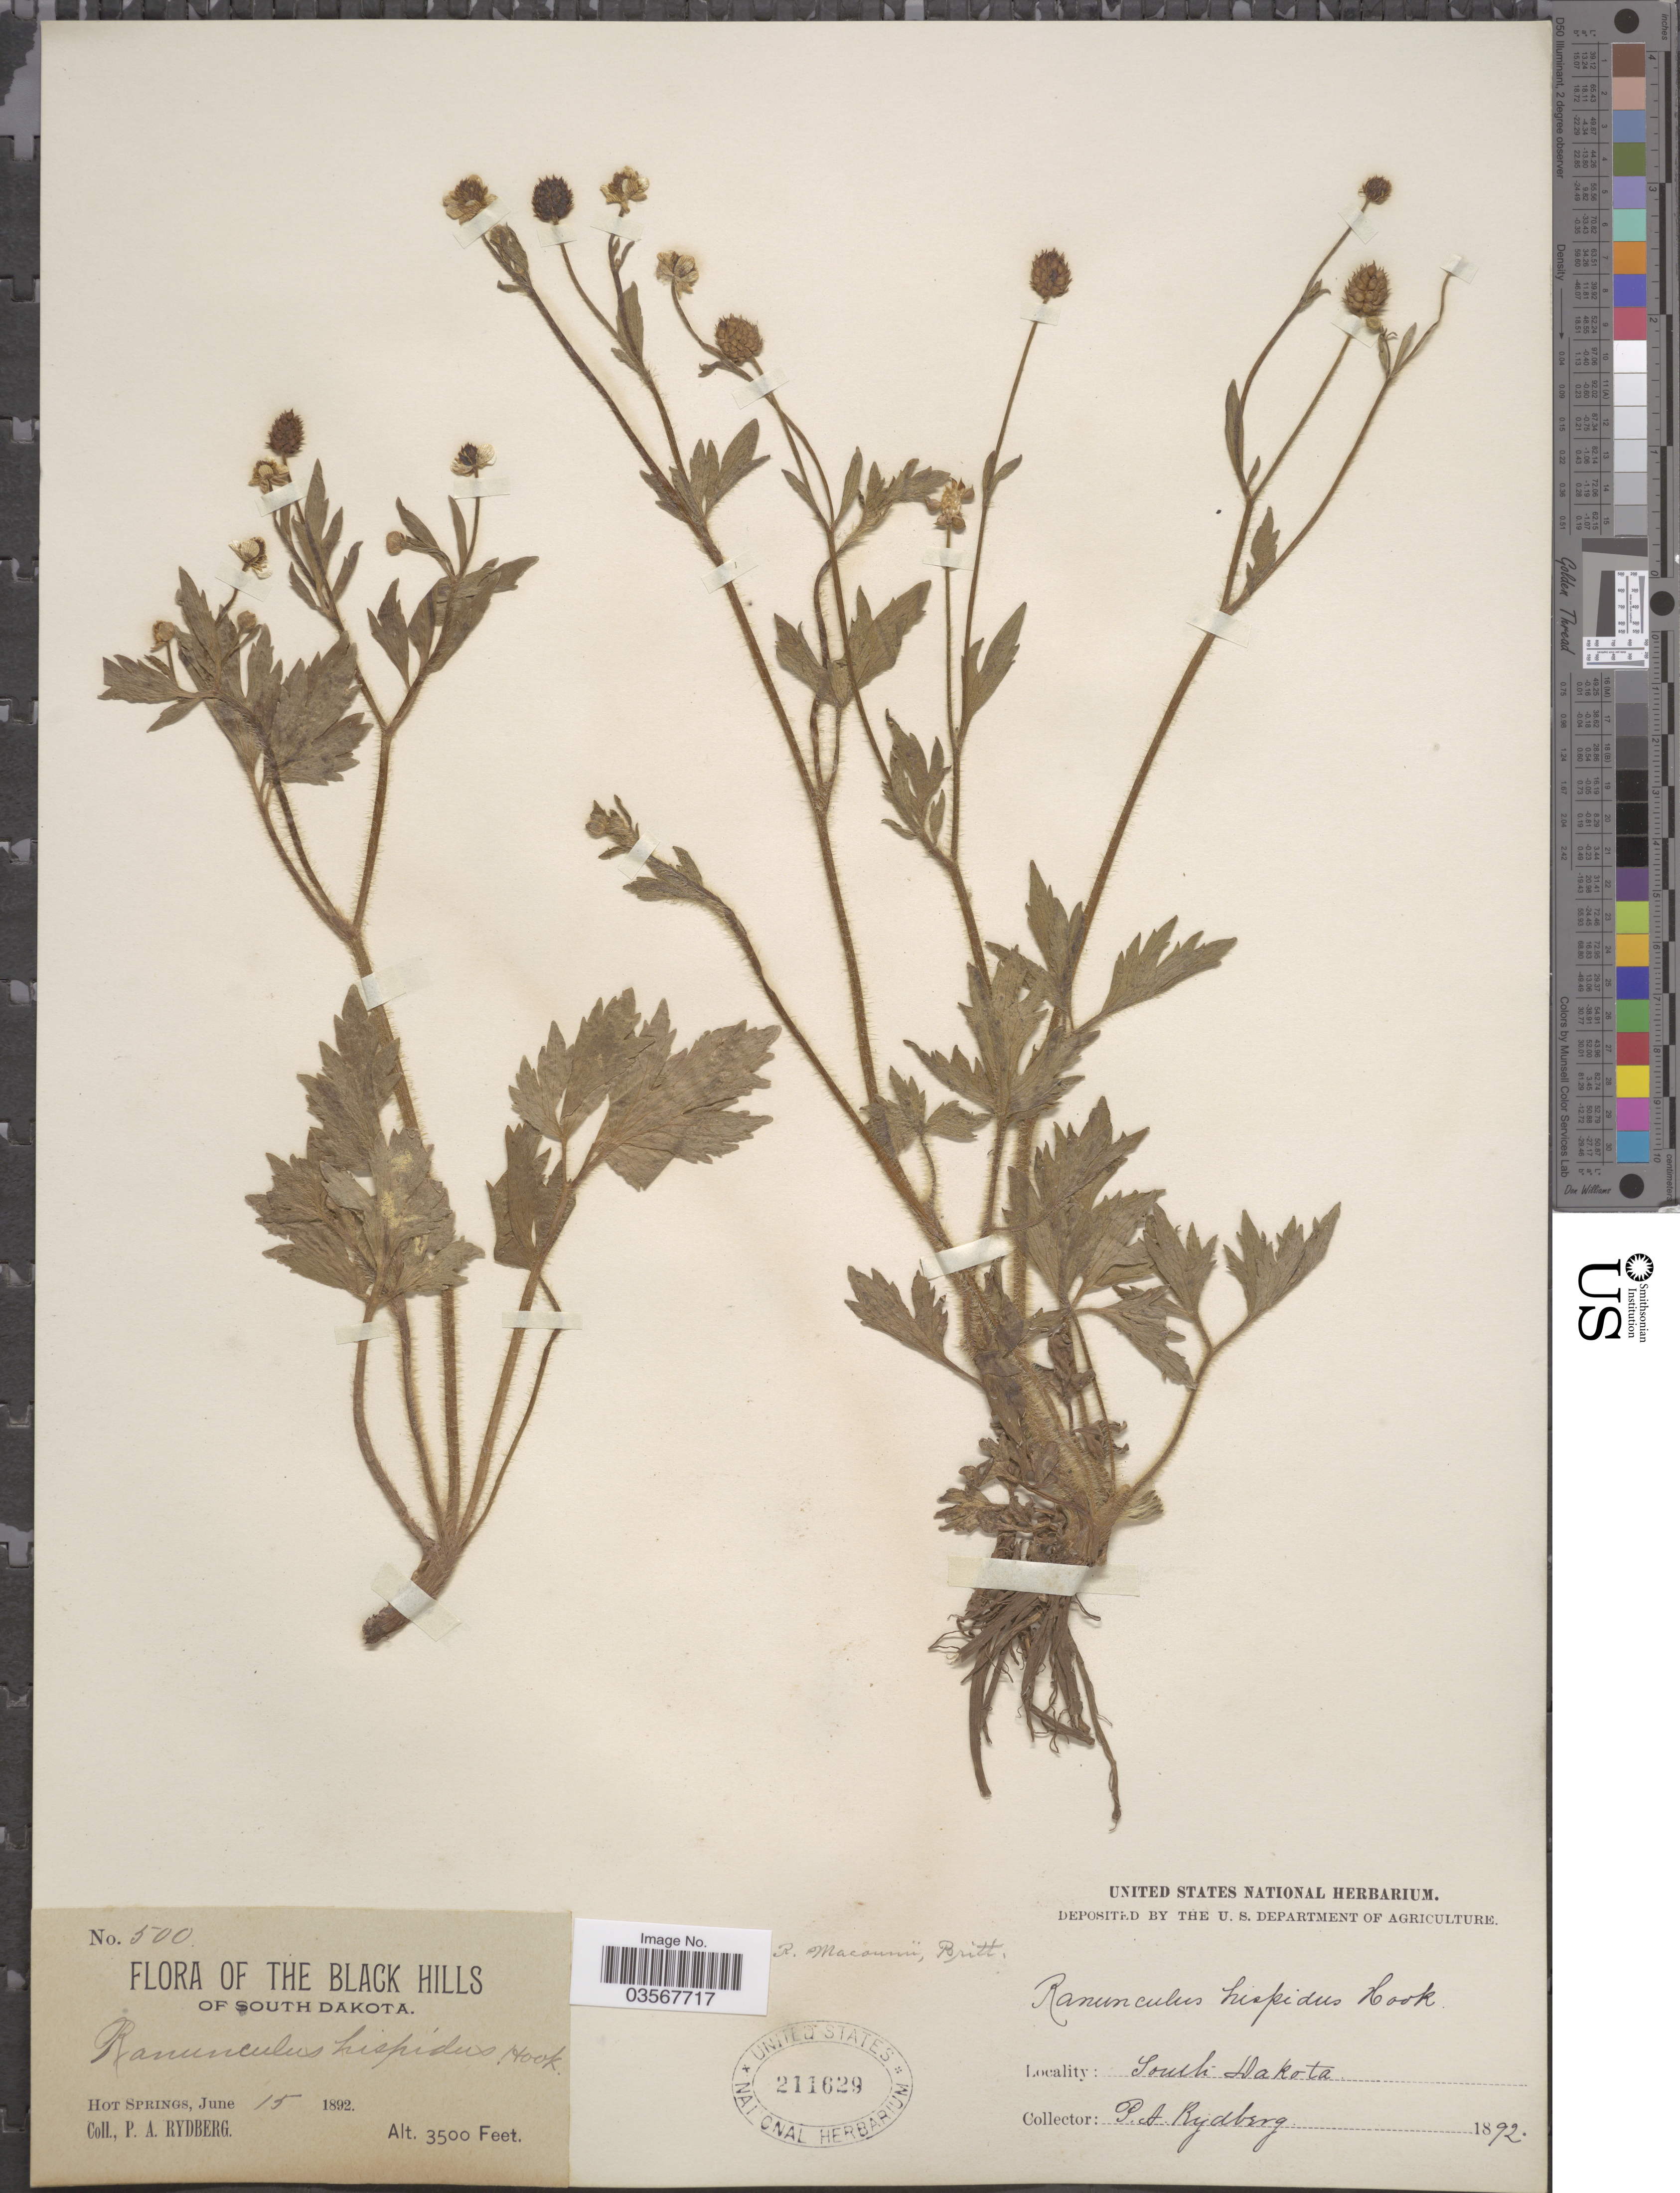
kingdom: Plantae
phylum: Tracheophyta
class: Magnoliopsida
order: Ranunculales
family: Ranunculaceae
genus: Ranunculus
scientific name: Ranunculus macounii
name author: Britton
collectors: P. A. Rydberg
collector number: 500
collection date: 1892-06-15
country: United States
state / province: South Dakota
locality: The Black Hills of South Dakota. Hot Springs.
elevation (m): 1067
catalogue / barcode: US 211629